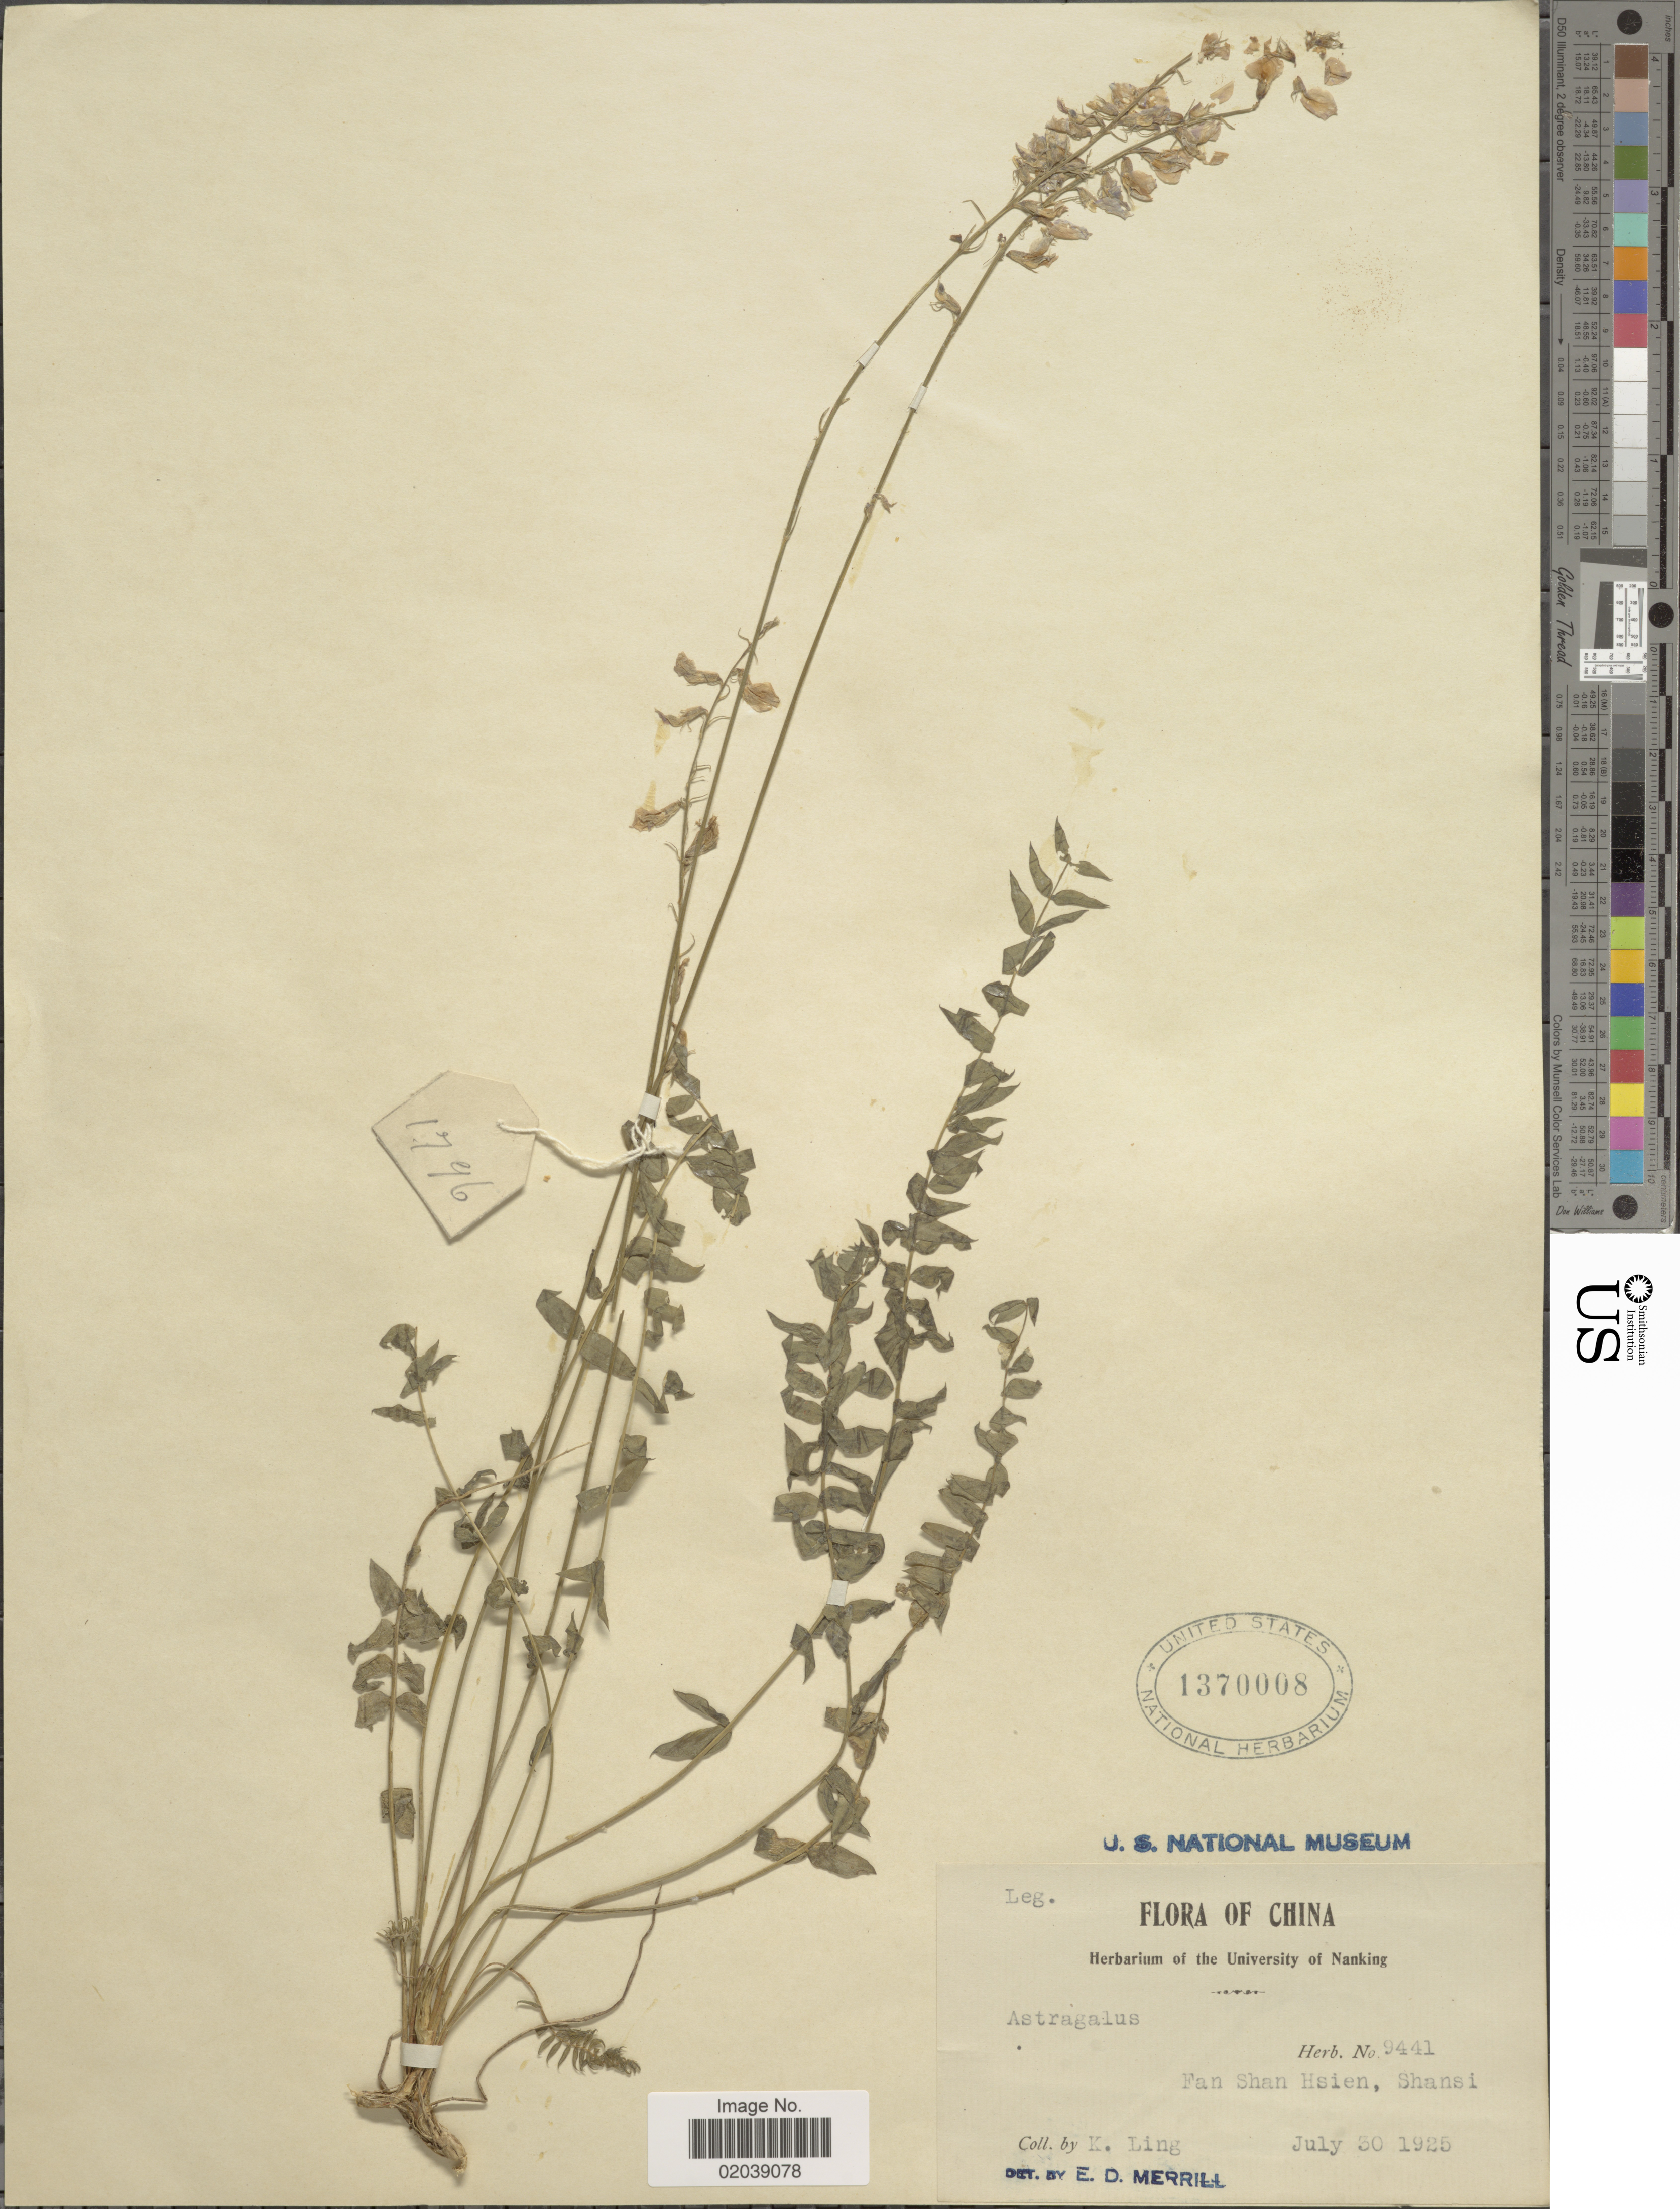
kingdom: Plantae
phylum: Tracheophyta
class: Magnoliopsida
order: Fabales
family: Fabaceae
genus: Astragalus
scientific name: Astragalus sp.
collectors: E. M. Roush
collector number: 9441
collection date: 1925-07-30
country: China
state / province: Shanxi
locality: Fan Shan Hsien, Shansi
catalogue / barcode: US 1370008